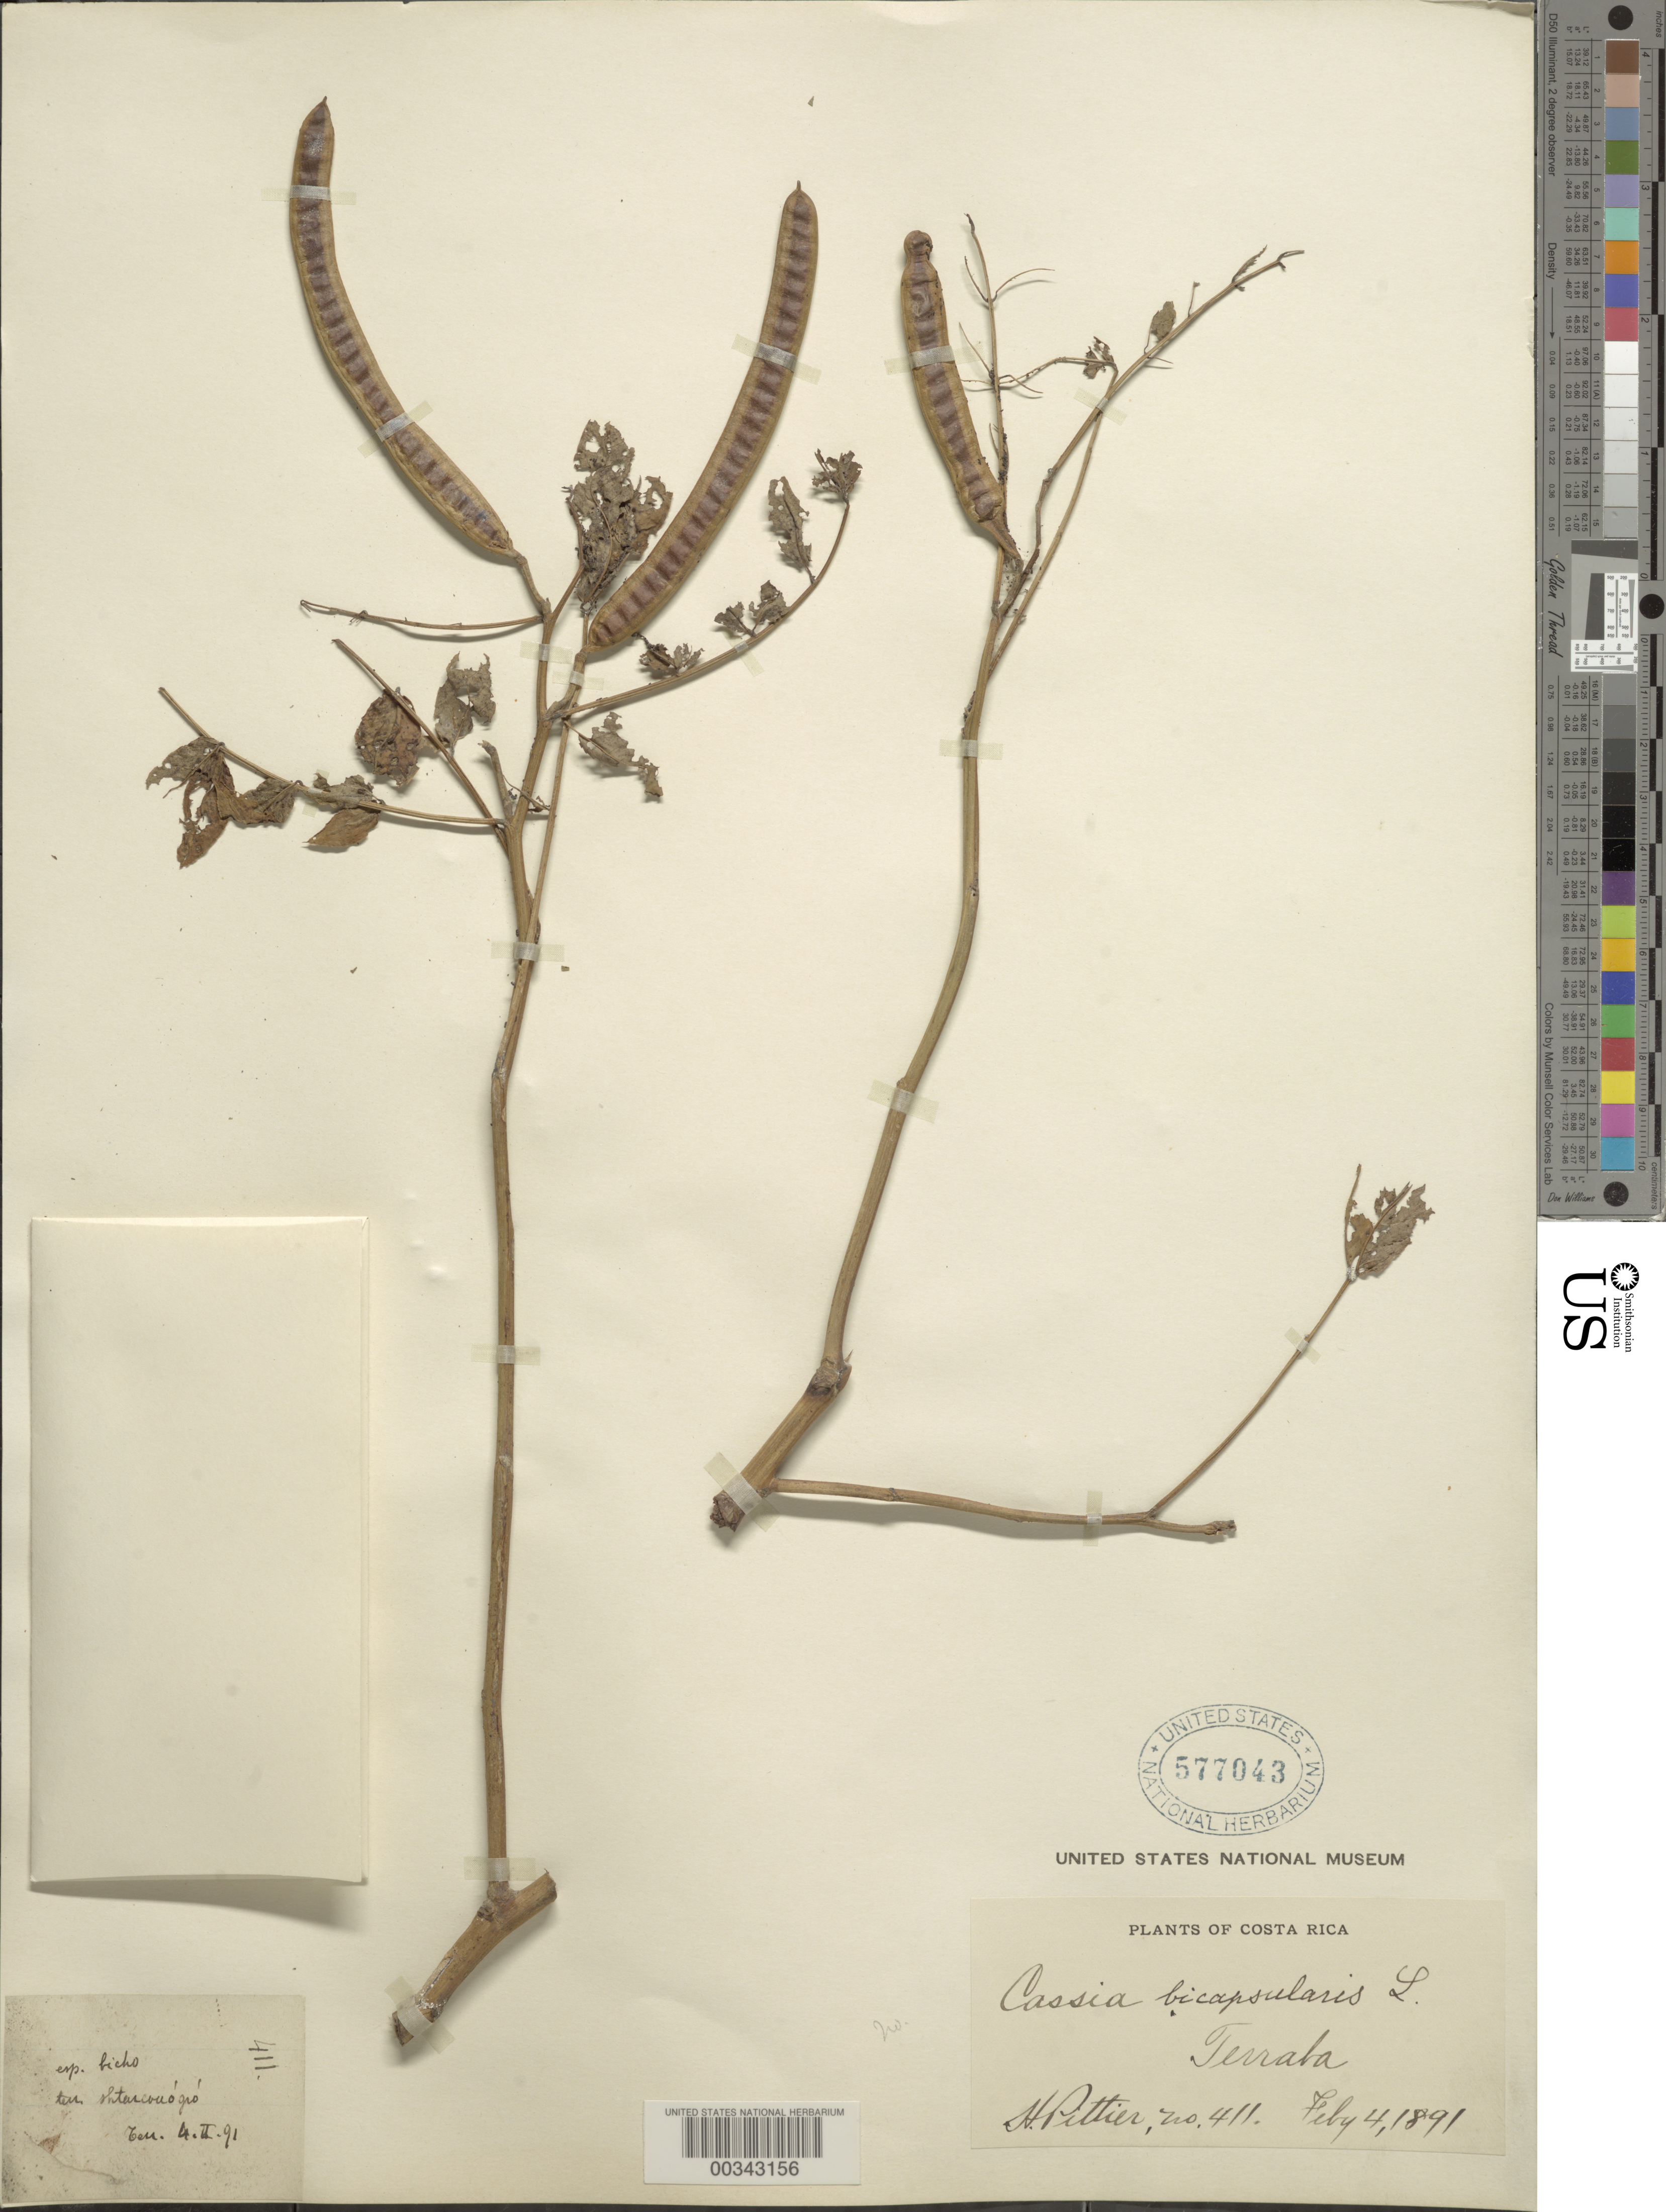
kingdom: Plantae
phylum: Tracheophyta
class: Magnoliopsida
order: Fabales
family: Fabaceae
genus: Senna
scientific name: Senna occidentalis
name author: (L.) Link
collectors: H. F. Pittier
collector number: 411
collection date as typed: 04 Feb 1891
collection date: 1891-02-04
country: Costa Rica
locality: Terraba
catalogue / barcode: US 577043